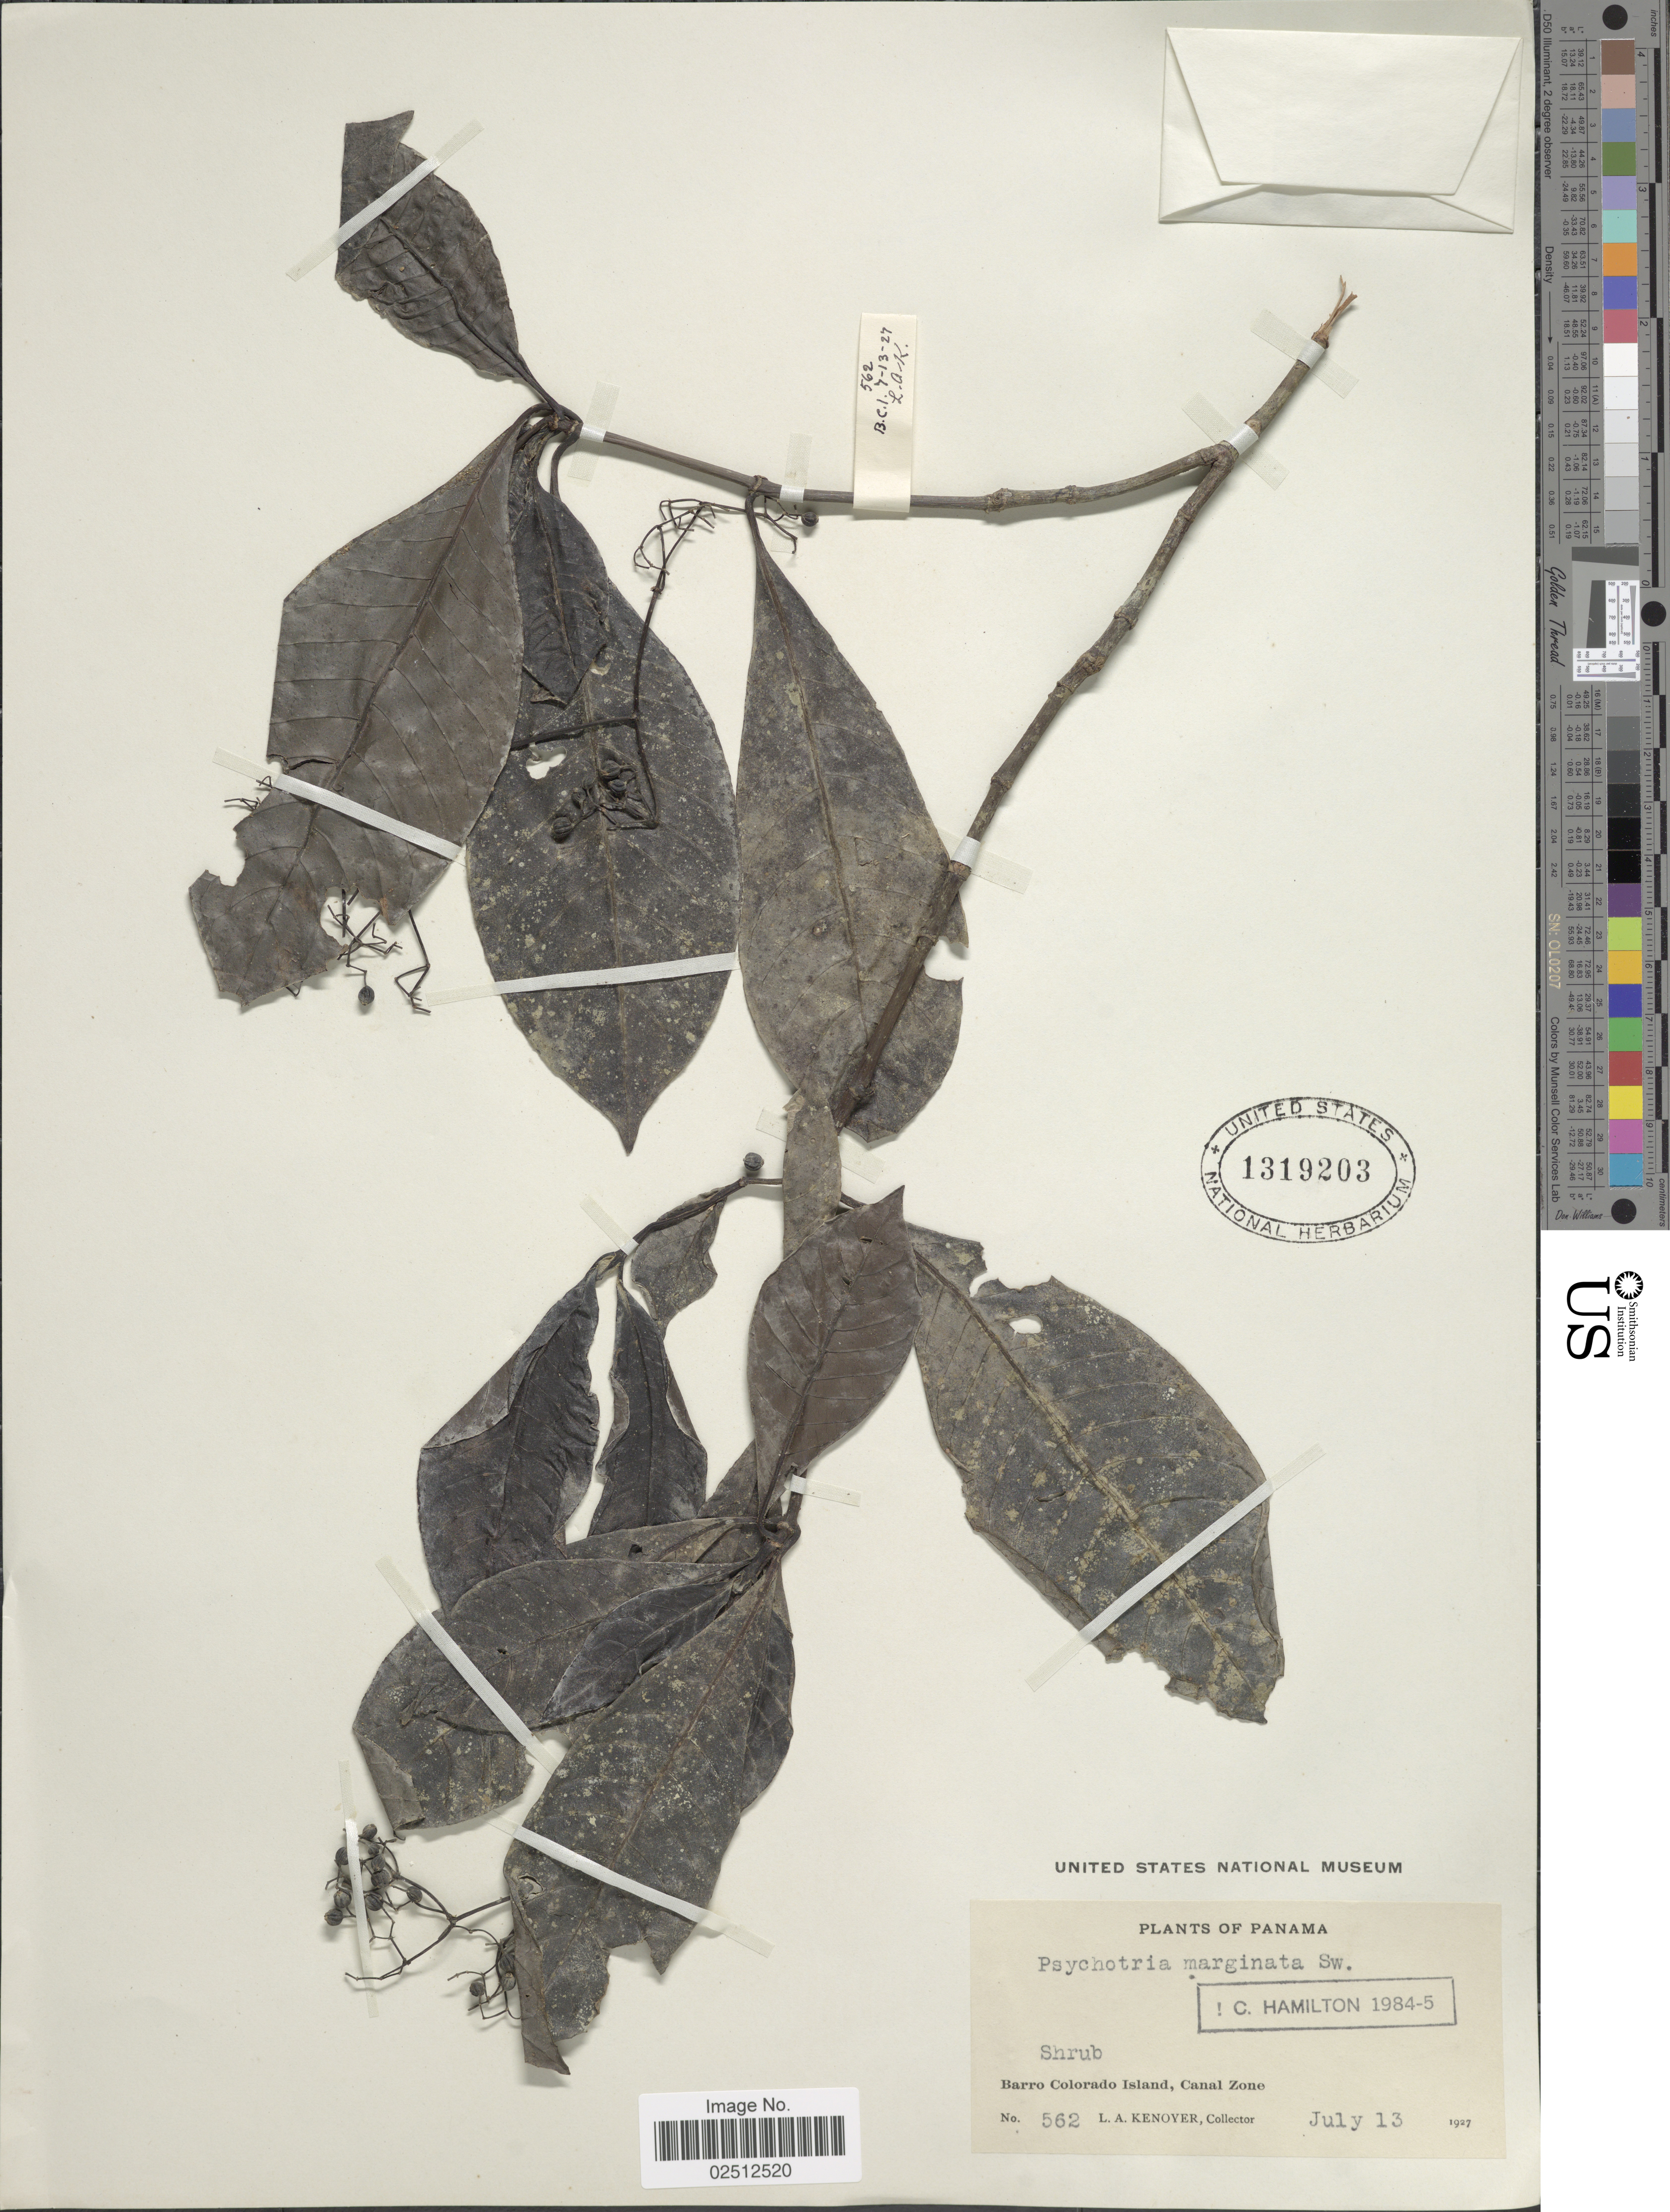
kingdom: Plantae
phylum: Tracheophyta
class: Magnoliopsida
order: Gentianales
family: Rubiaceae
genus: Psychotria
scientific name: Psychotria marginata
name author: Sw.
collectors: L. Kenover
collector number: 562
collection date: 1927-07-13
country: Panama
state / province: Panamá Oeste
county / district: Canal Zone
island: Barro Colorado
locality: Barro Colorado Island, Canal Zone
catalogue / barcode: US 1319203